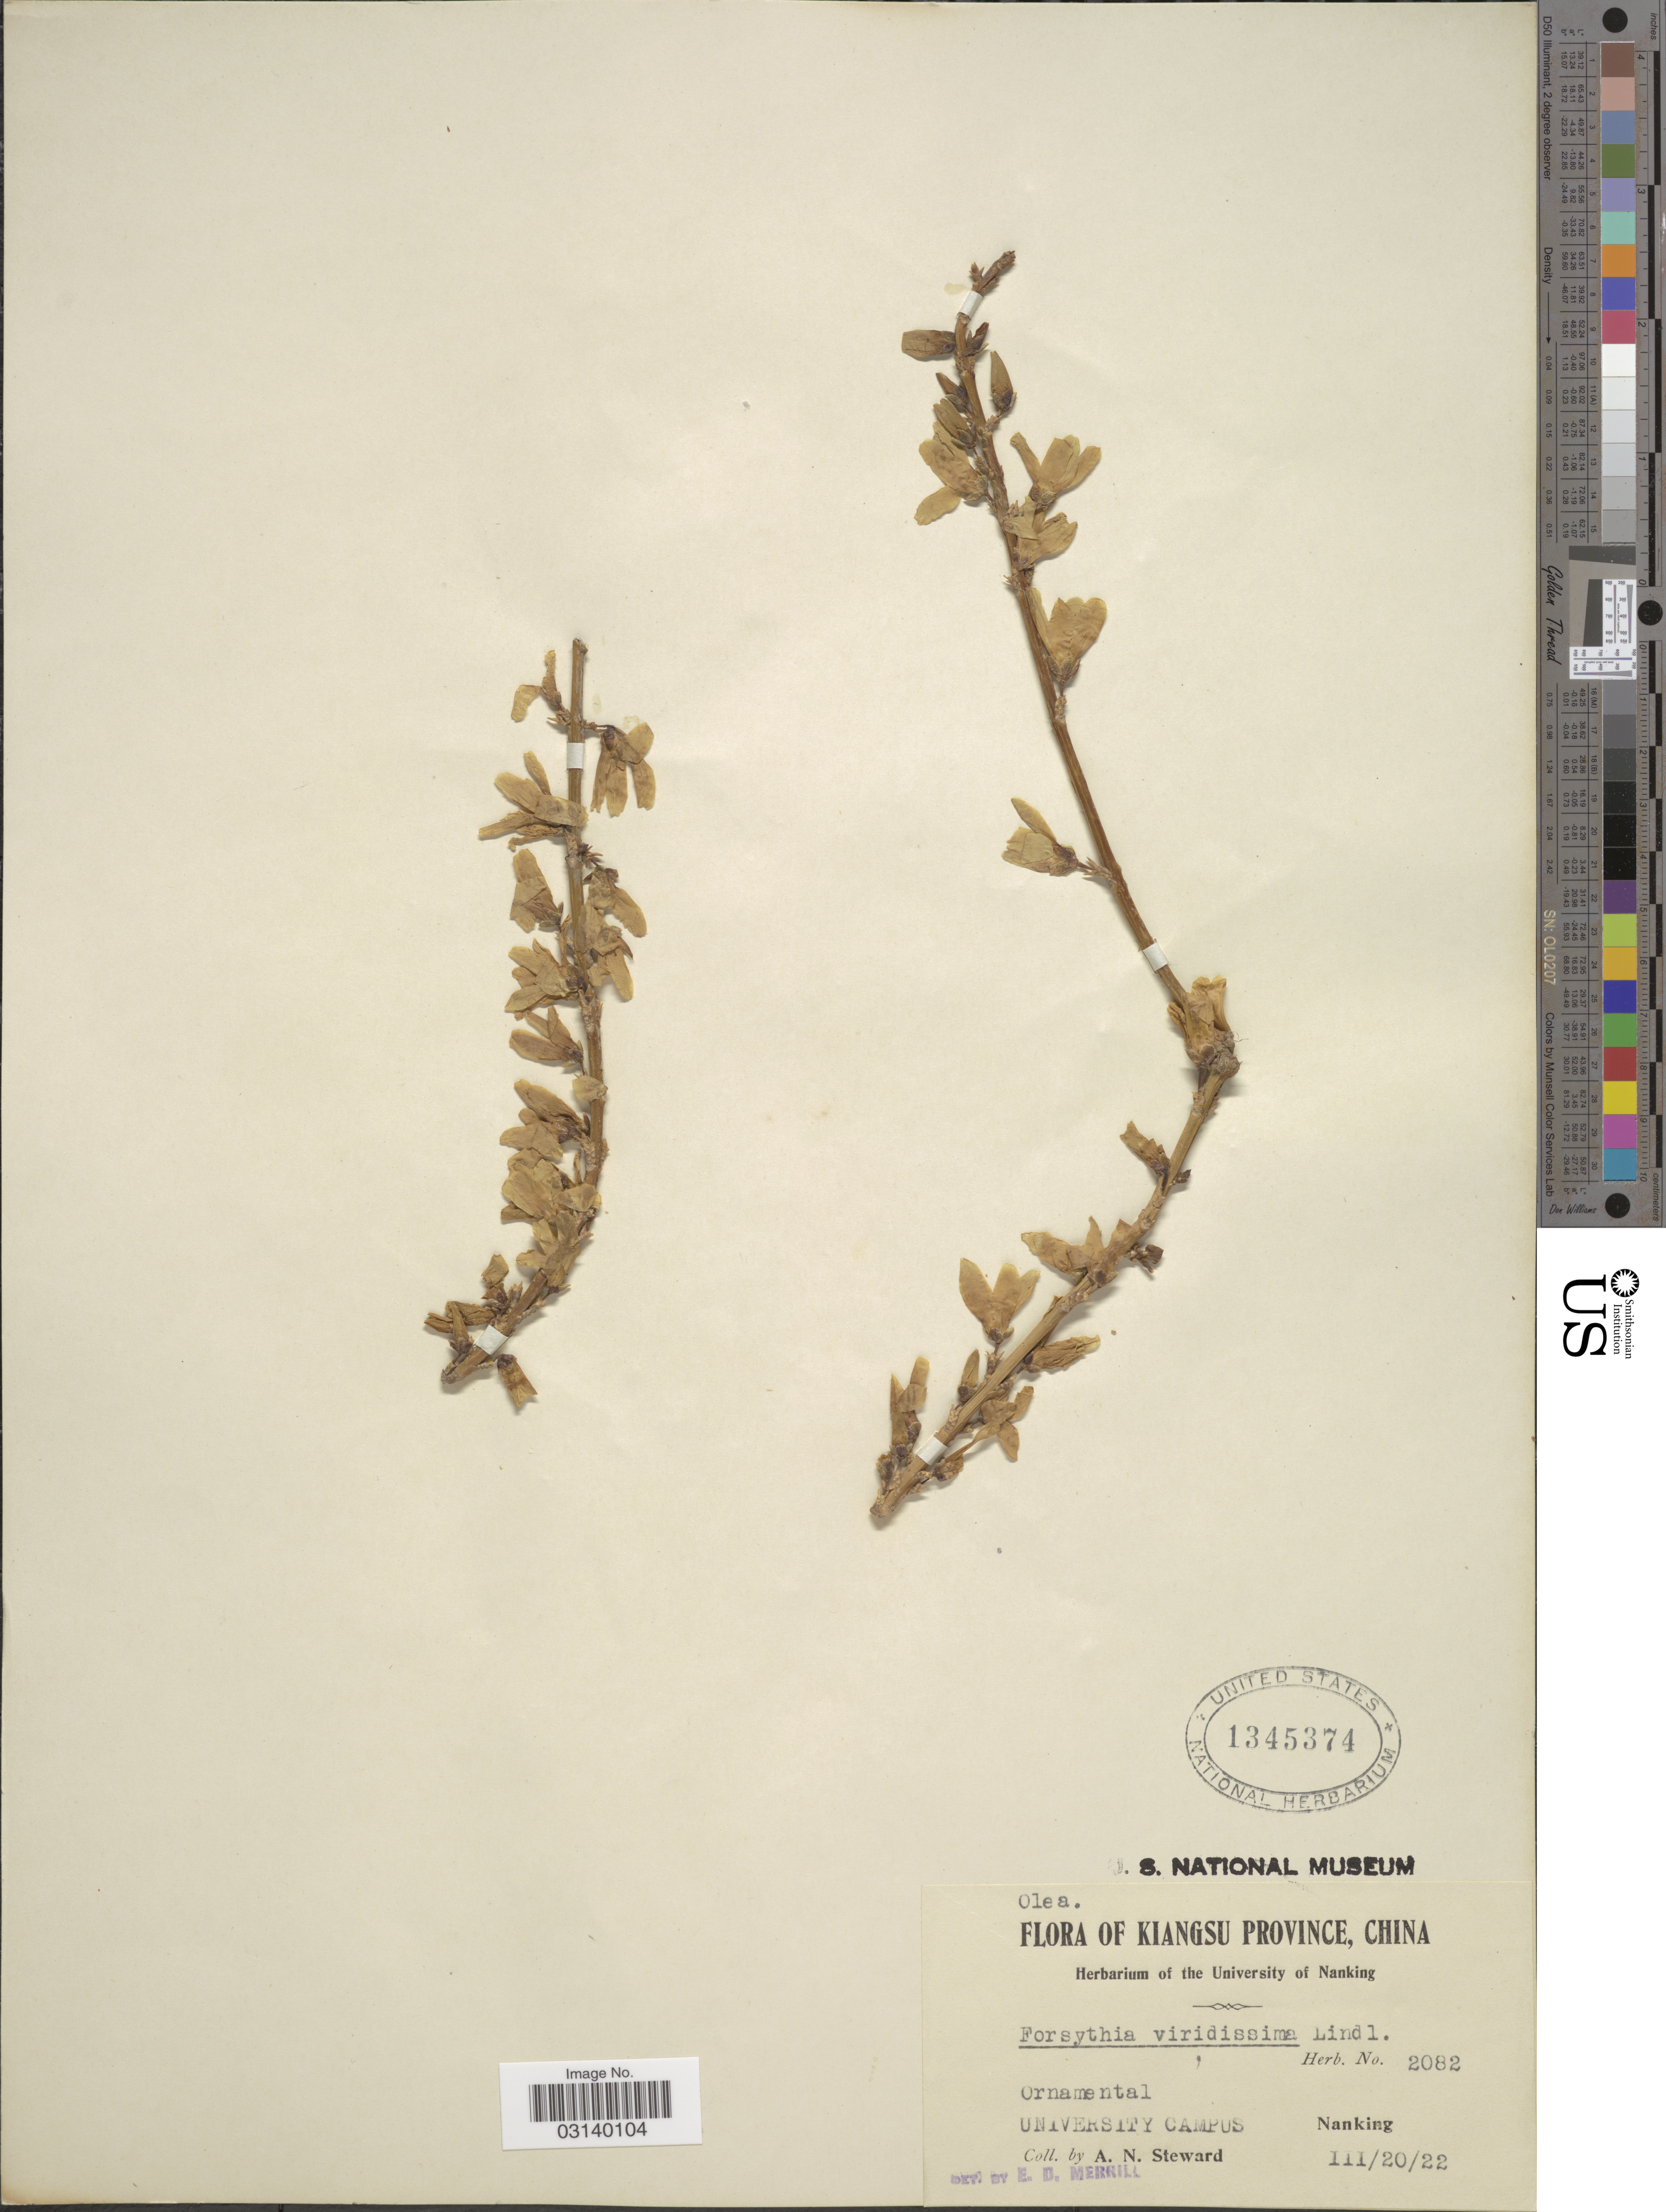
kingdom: Plantae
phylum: Tracheophyta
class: Magnoliopsida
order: Lamiales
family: Oleaceae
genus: Forsythia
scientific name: Forsythia viridissima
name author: Lindl.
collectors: A. N. Steward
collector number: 2082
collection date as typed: Transcribed d/m/y: 20/3/22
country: China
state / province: Jiangsu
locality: Kiangsu Province. University Campus. Nanking.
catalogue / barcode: US 1345374